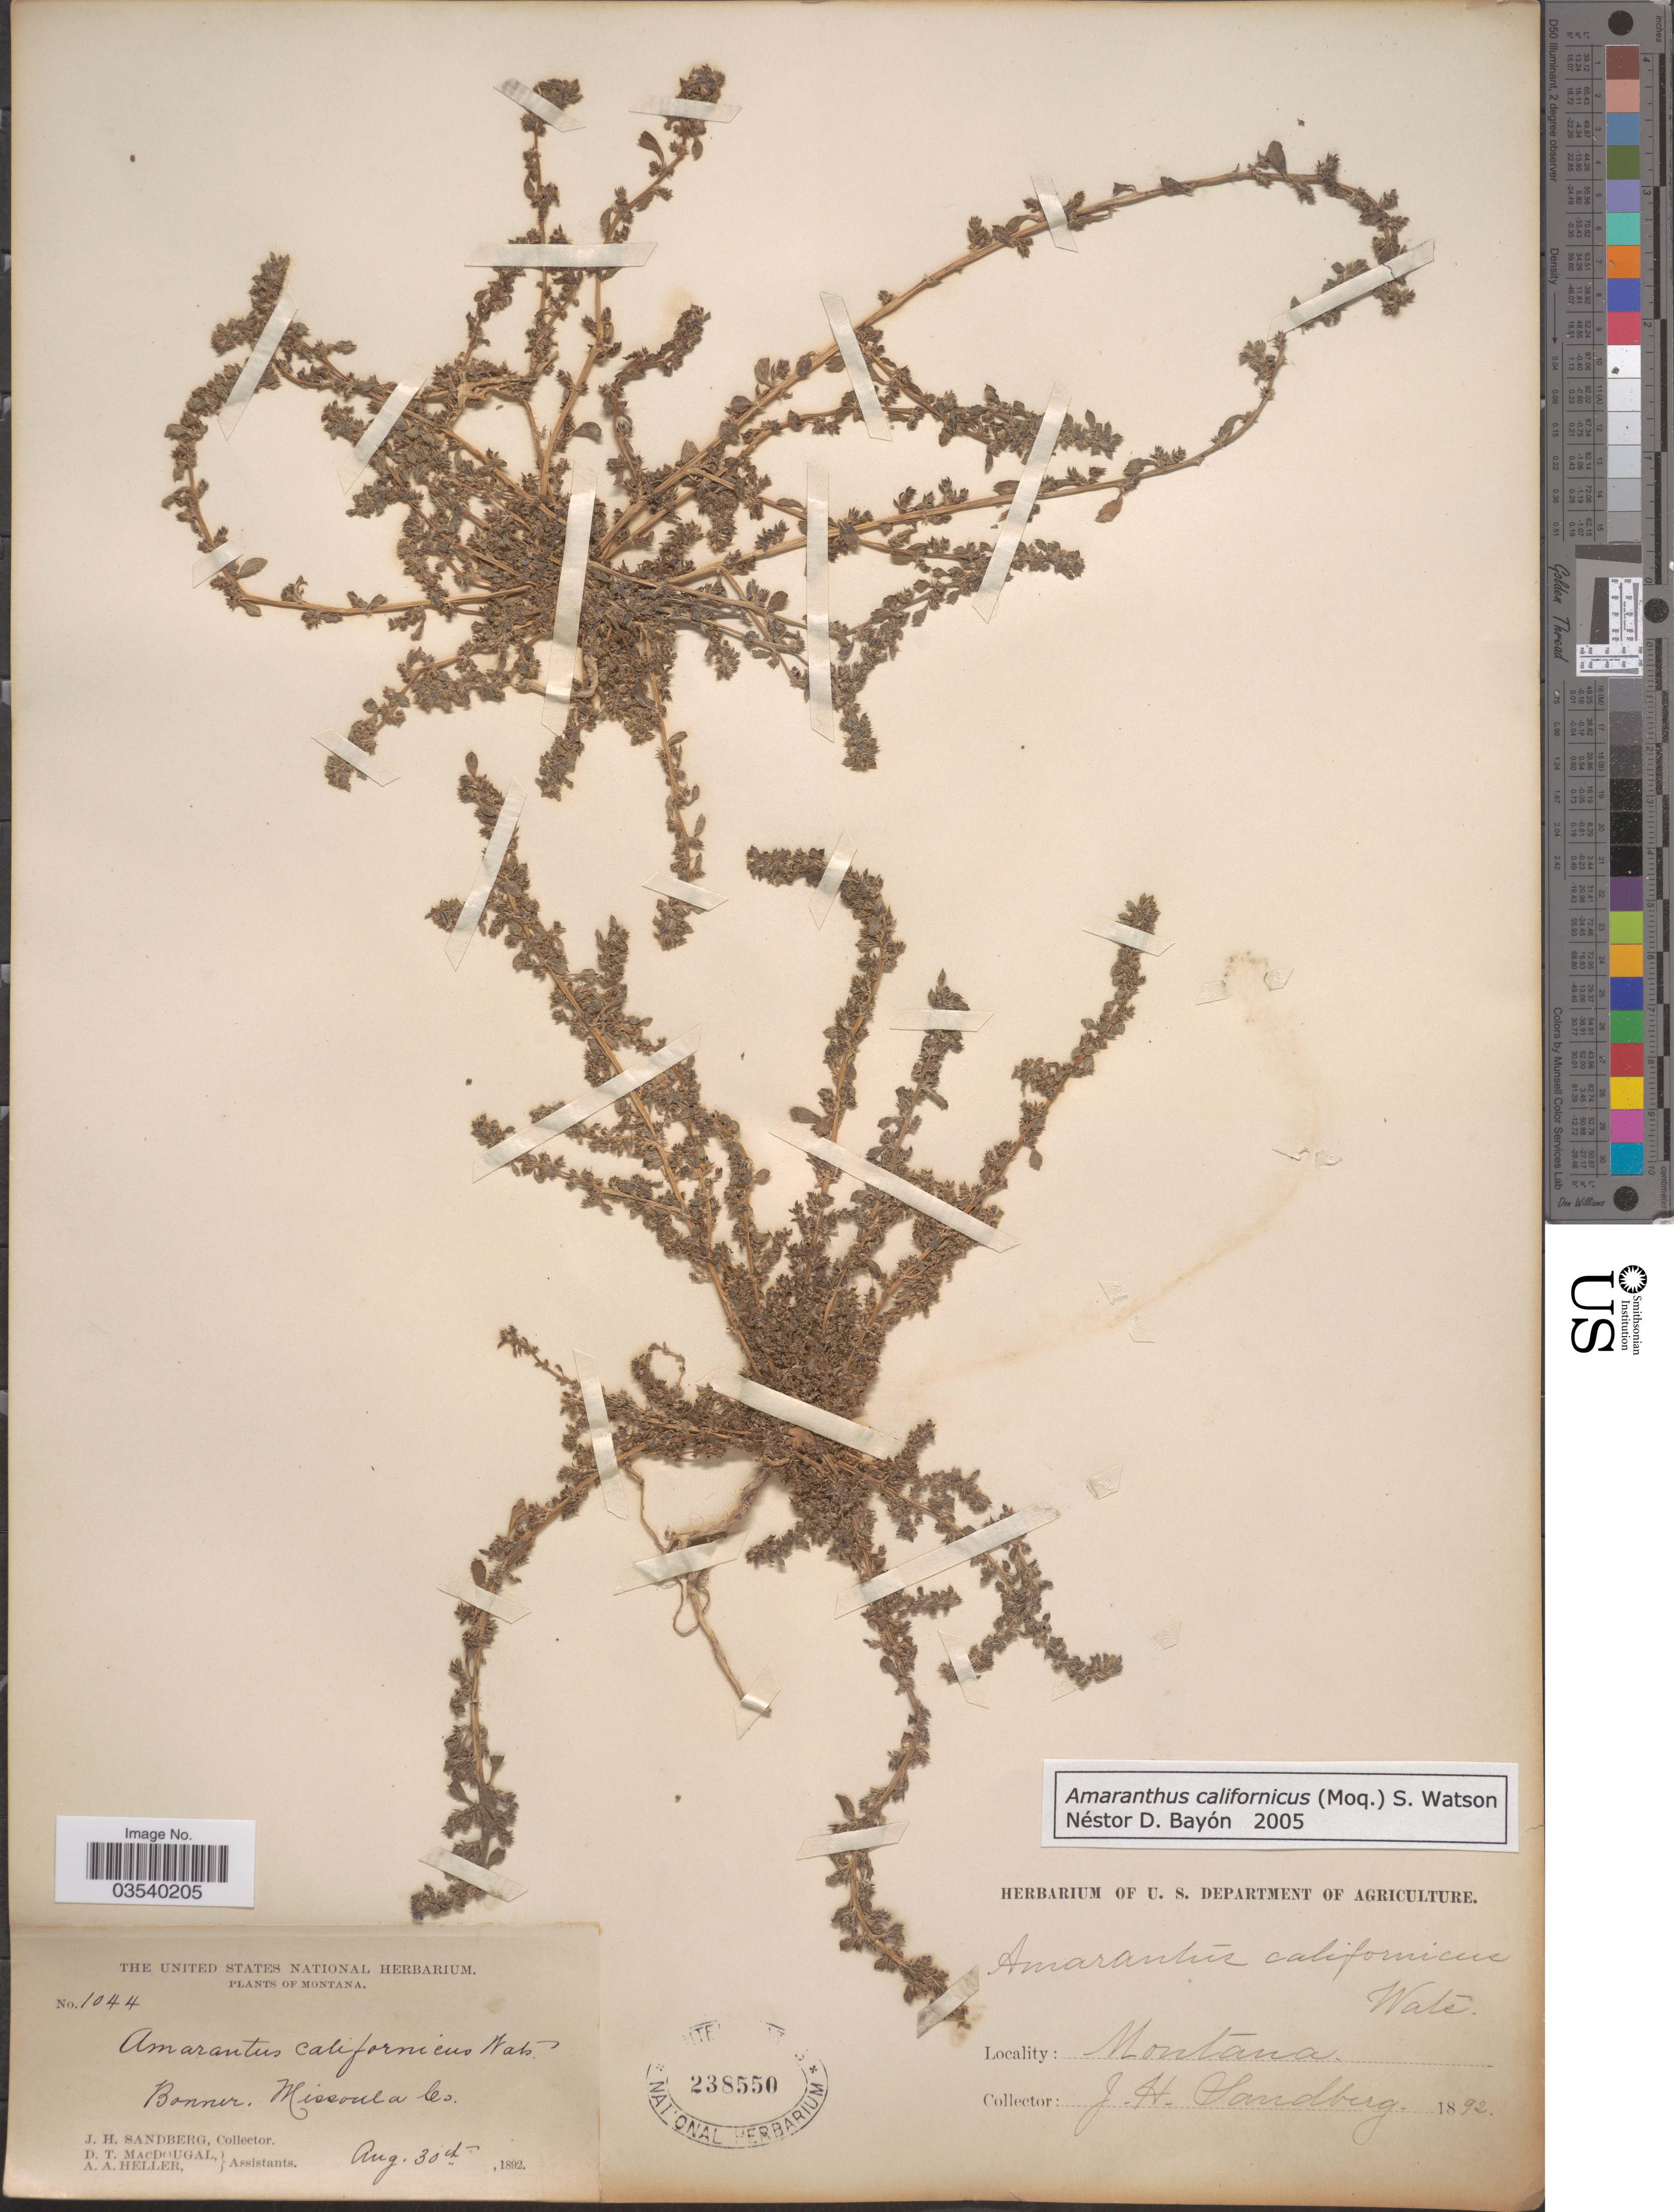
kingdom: Plantae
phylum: Tracheophyta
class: Magnoliopsida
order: Caryophyllales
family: Amaranthaceae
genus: Amaranthus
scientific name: Amaranthus californicus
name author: (Moq.) S. Watson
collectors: J. H. Sandberg, D. T. MacDougal & A. A. Heller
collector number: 1044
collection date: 1892-08-30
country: United States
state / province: Montana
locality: Bonner, Missoula Co.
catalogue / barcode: US 238550